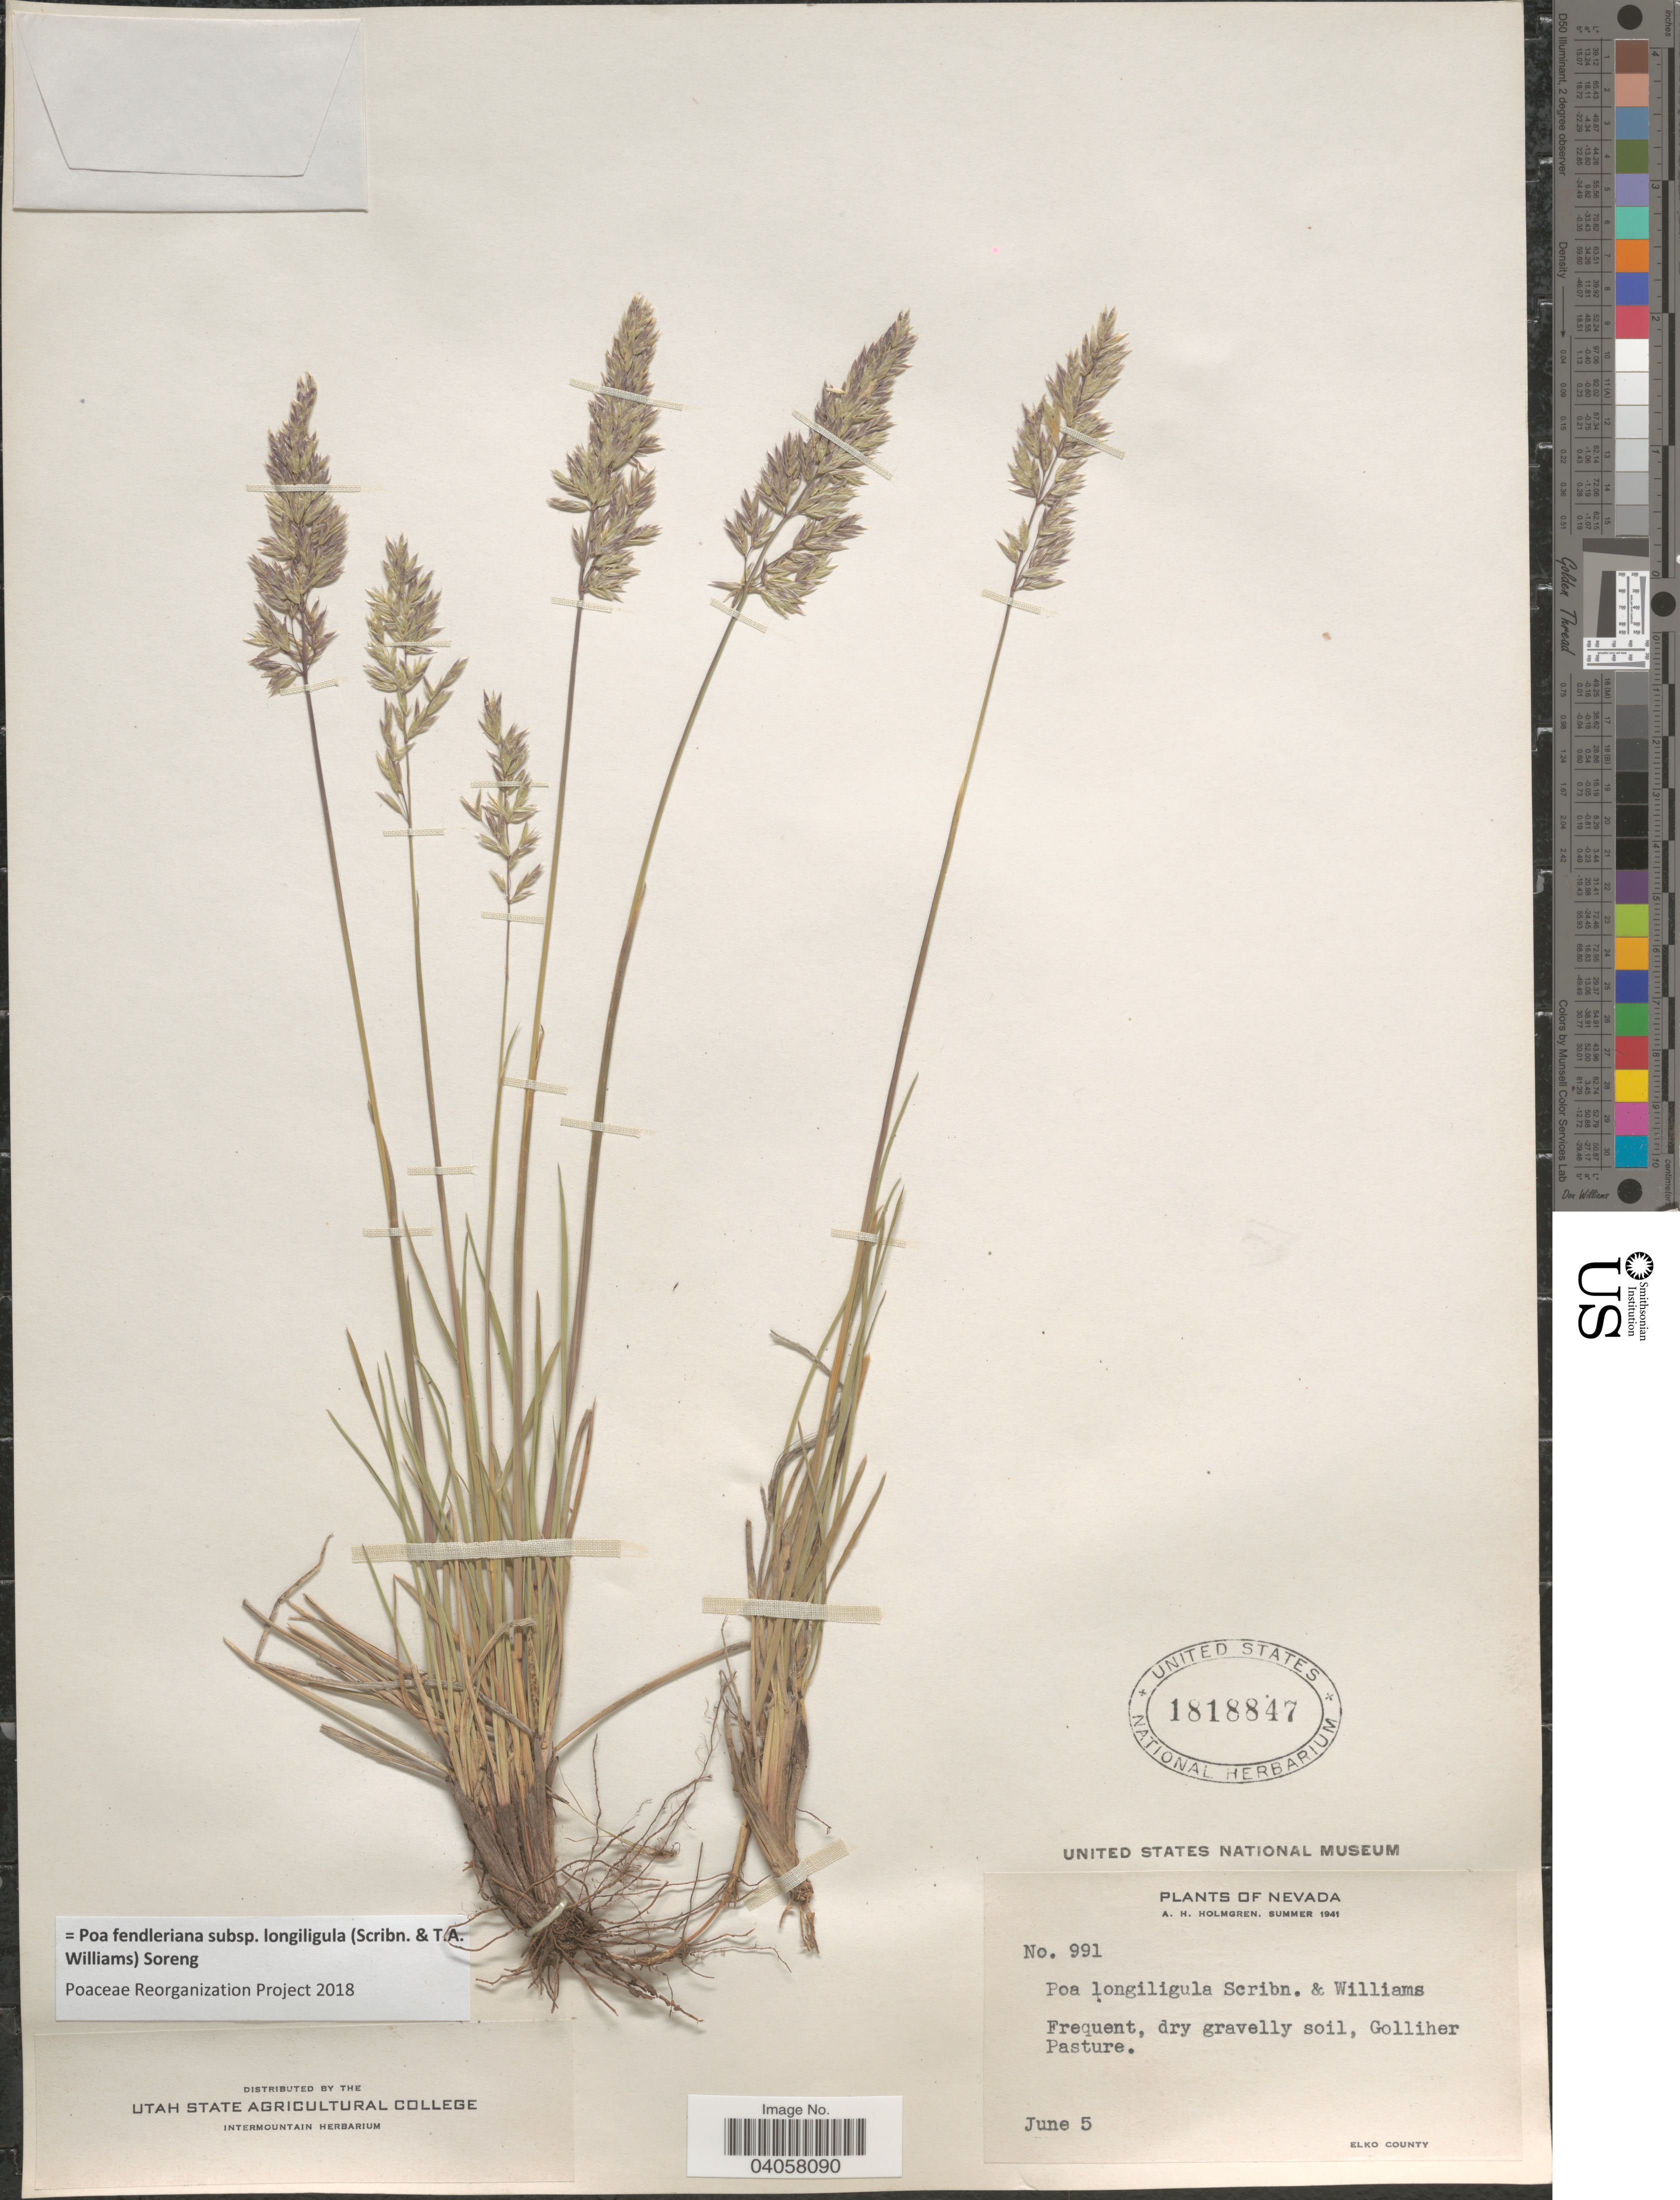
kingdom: Plantae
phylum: Tracheophyta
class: Liliopsida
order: Poales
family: Poaceae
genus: Poa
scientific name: Poa fendleriana subsp. longiligula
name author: (Scribn. & T.A. Williams) Soreng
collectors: A. H. Holmgren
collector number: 991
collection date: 1941-06-05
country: United States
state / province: Nevada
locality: Golliher Pasture. Elko County.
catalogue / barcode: US 1818847